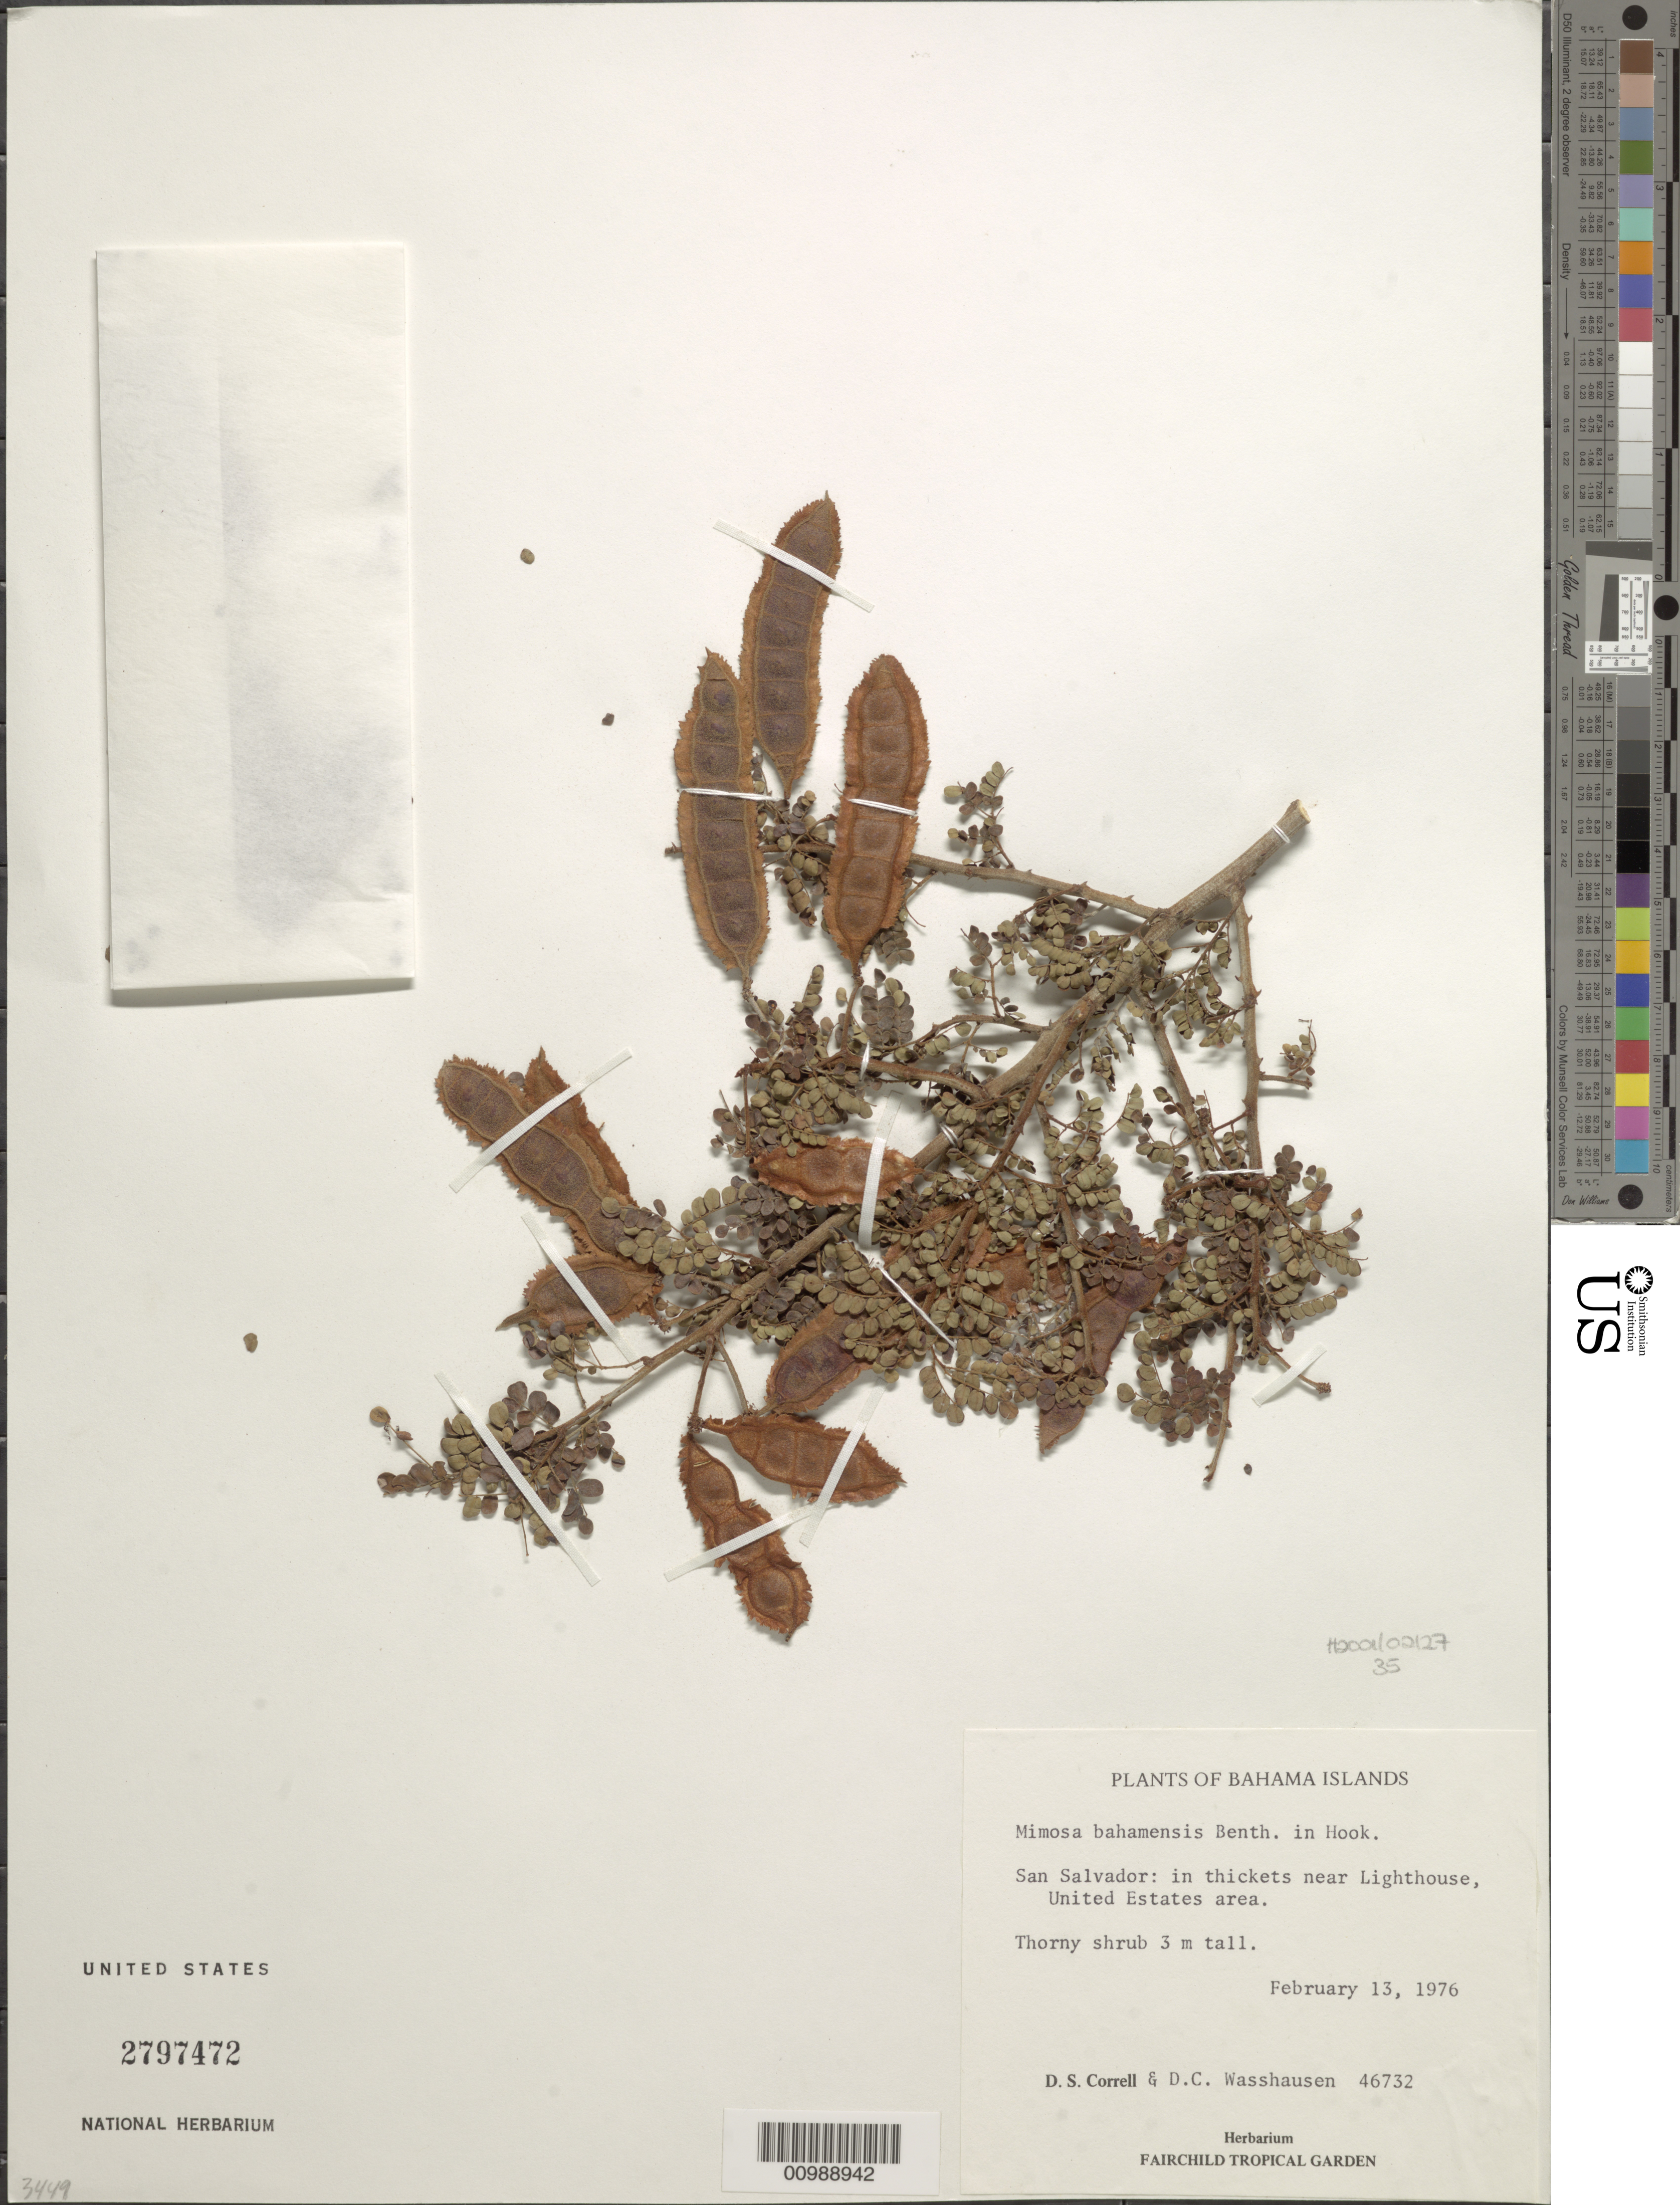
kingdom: Plantae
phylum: Tracheophyta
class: Magnoliopsida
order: Fabales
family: Fabaceae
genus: Mimosa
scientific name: Mimosa bahamensis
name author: Benth.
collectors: D. S. Correll & D. C. Wasshausen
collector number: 46732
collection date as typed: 13 Feb 1976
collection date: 1976-02-13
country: Bahamas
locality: San Salvador: in thickets near Lighthouse; United Estates area.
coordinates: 0 N, 0 E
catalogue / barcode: US 2797472